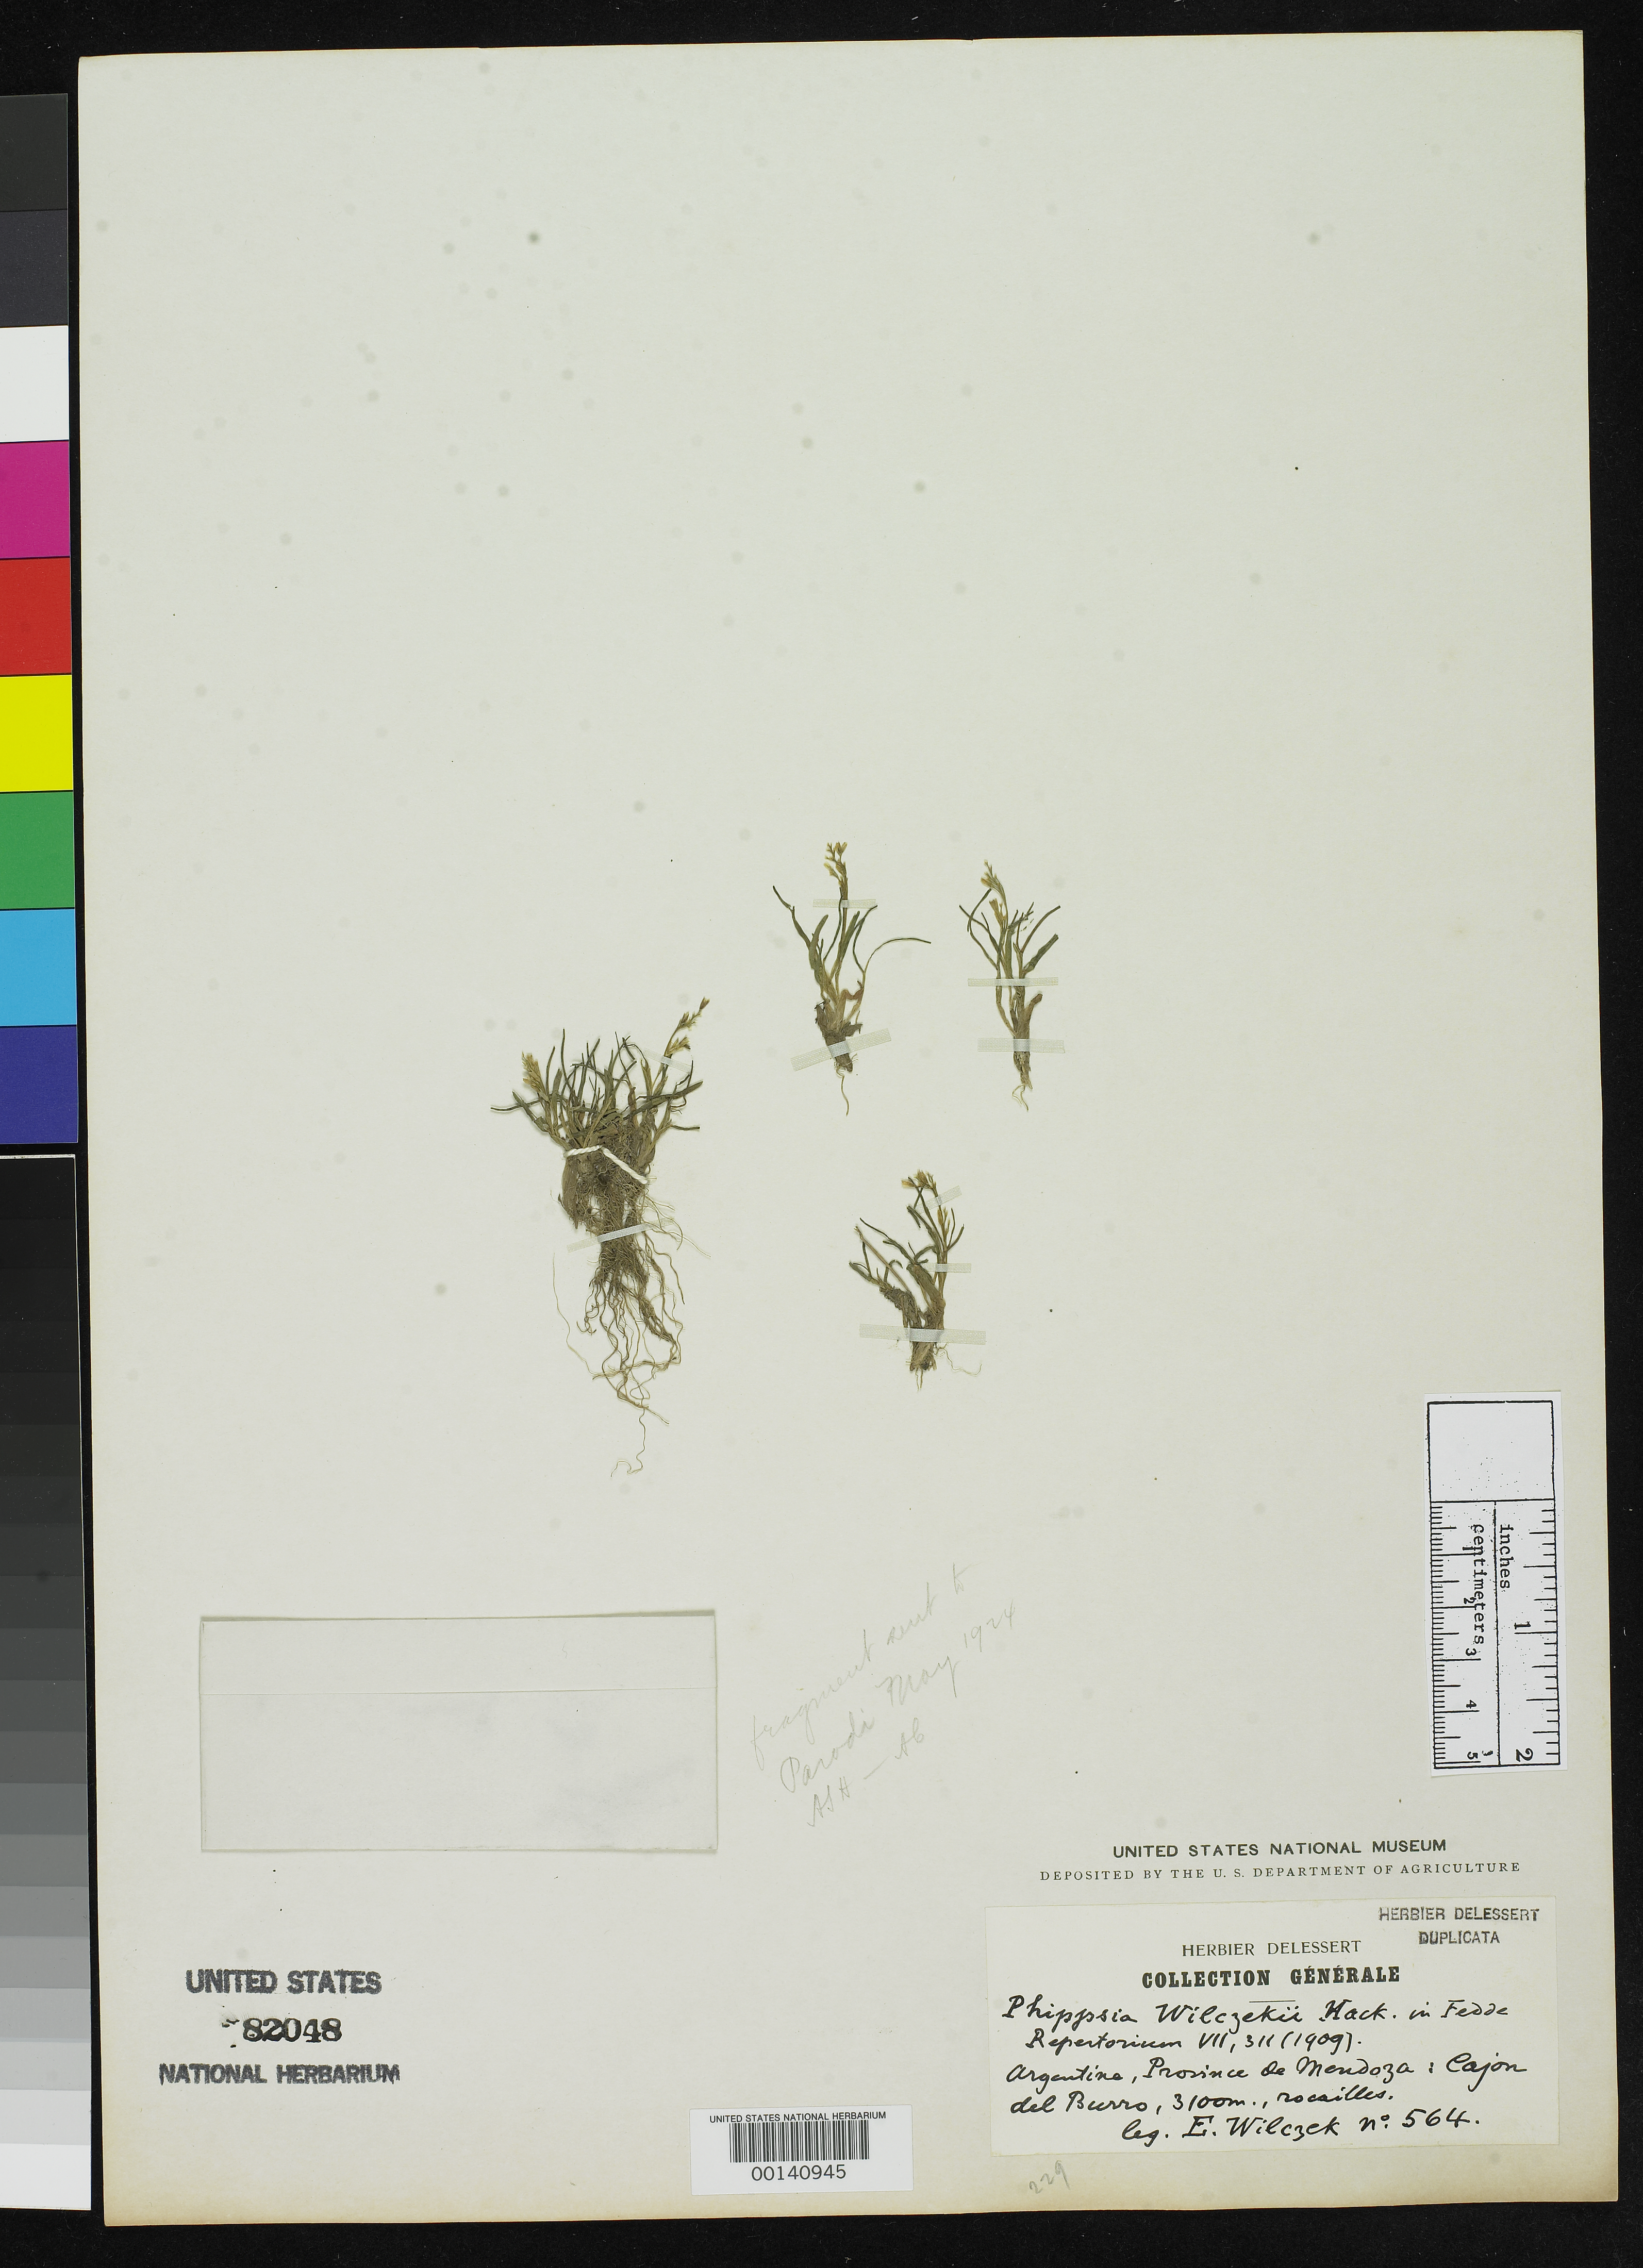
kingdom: Plantae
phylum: Tracheophyta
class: Liliopsida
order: Poales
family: Poaceae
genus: Phippsia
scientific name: Phippsia wilczekii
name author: Hack.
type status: Isotype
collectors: R. Wilczek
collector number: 564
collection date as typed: Jan 1897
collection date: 1897-01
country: Argentina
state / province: Mendoza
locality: Cajon del Burro.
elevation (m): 3100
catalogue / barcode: US 82048